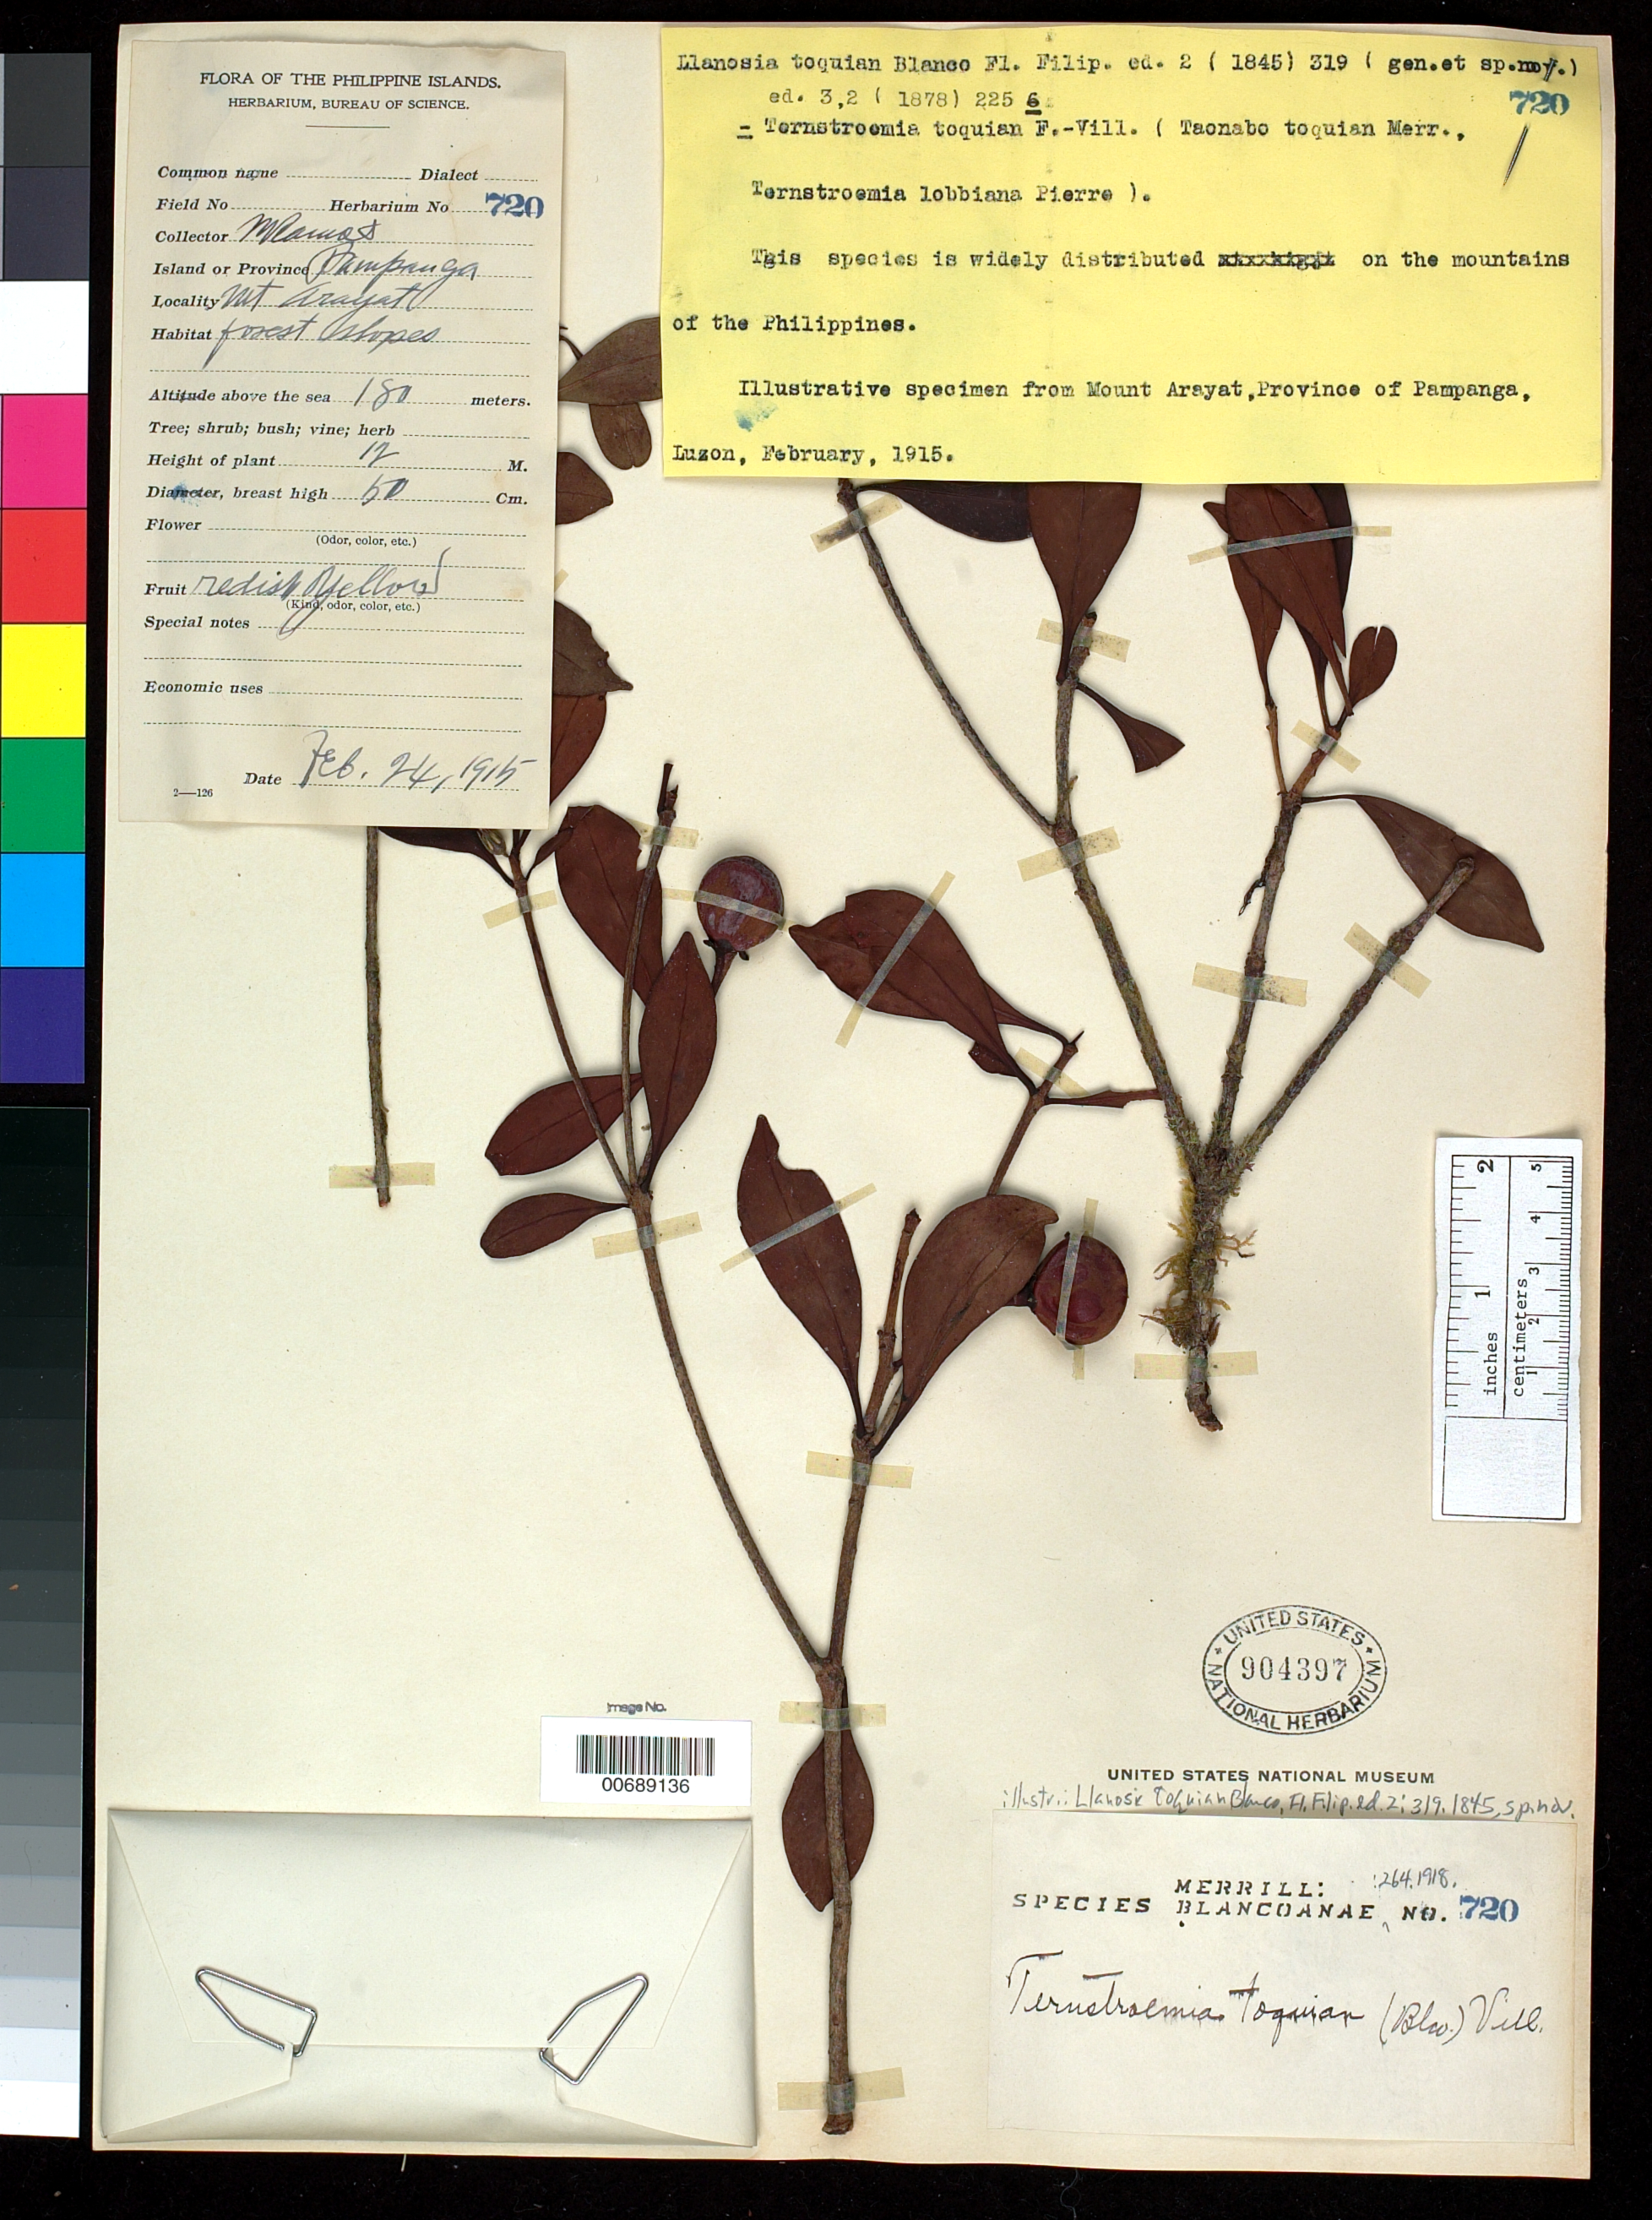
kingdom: Plantae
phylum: Tracheophyta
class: Magnoliopsida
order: Ericales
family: Pentaphylacaceae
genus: Ternstroemia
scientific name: Ternstroemia toquian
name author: (Blanco) Fern.-Vill.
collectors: M. Ramos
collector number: Sp. Blancoan. 0720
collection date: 1915-02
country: Philippines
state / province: Central Luzon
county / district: Pampanga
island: Luzon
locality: Mt. Arayat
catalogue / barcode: US 904397